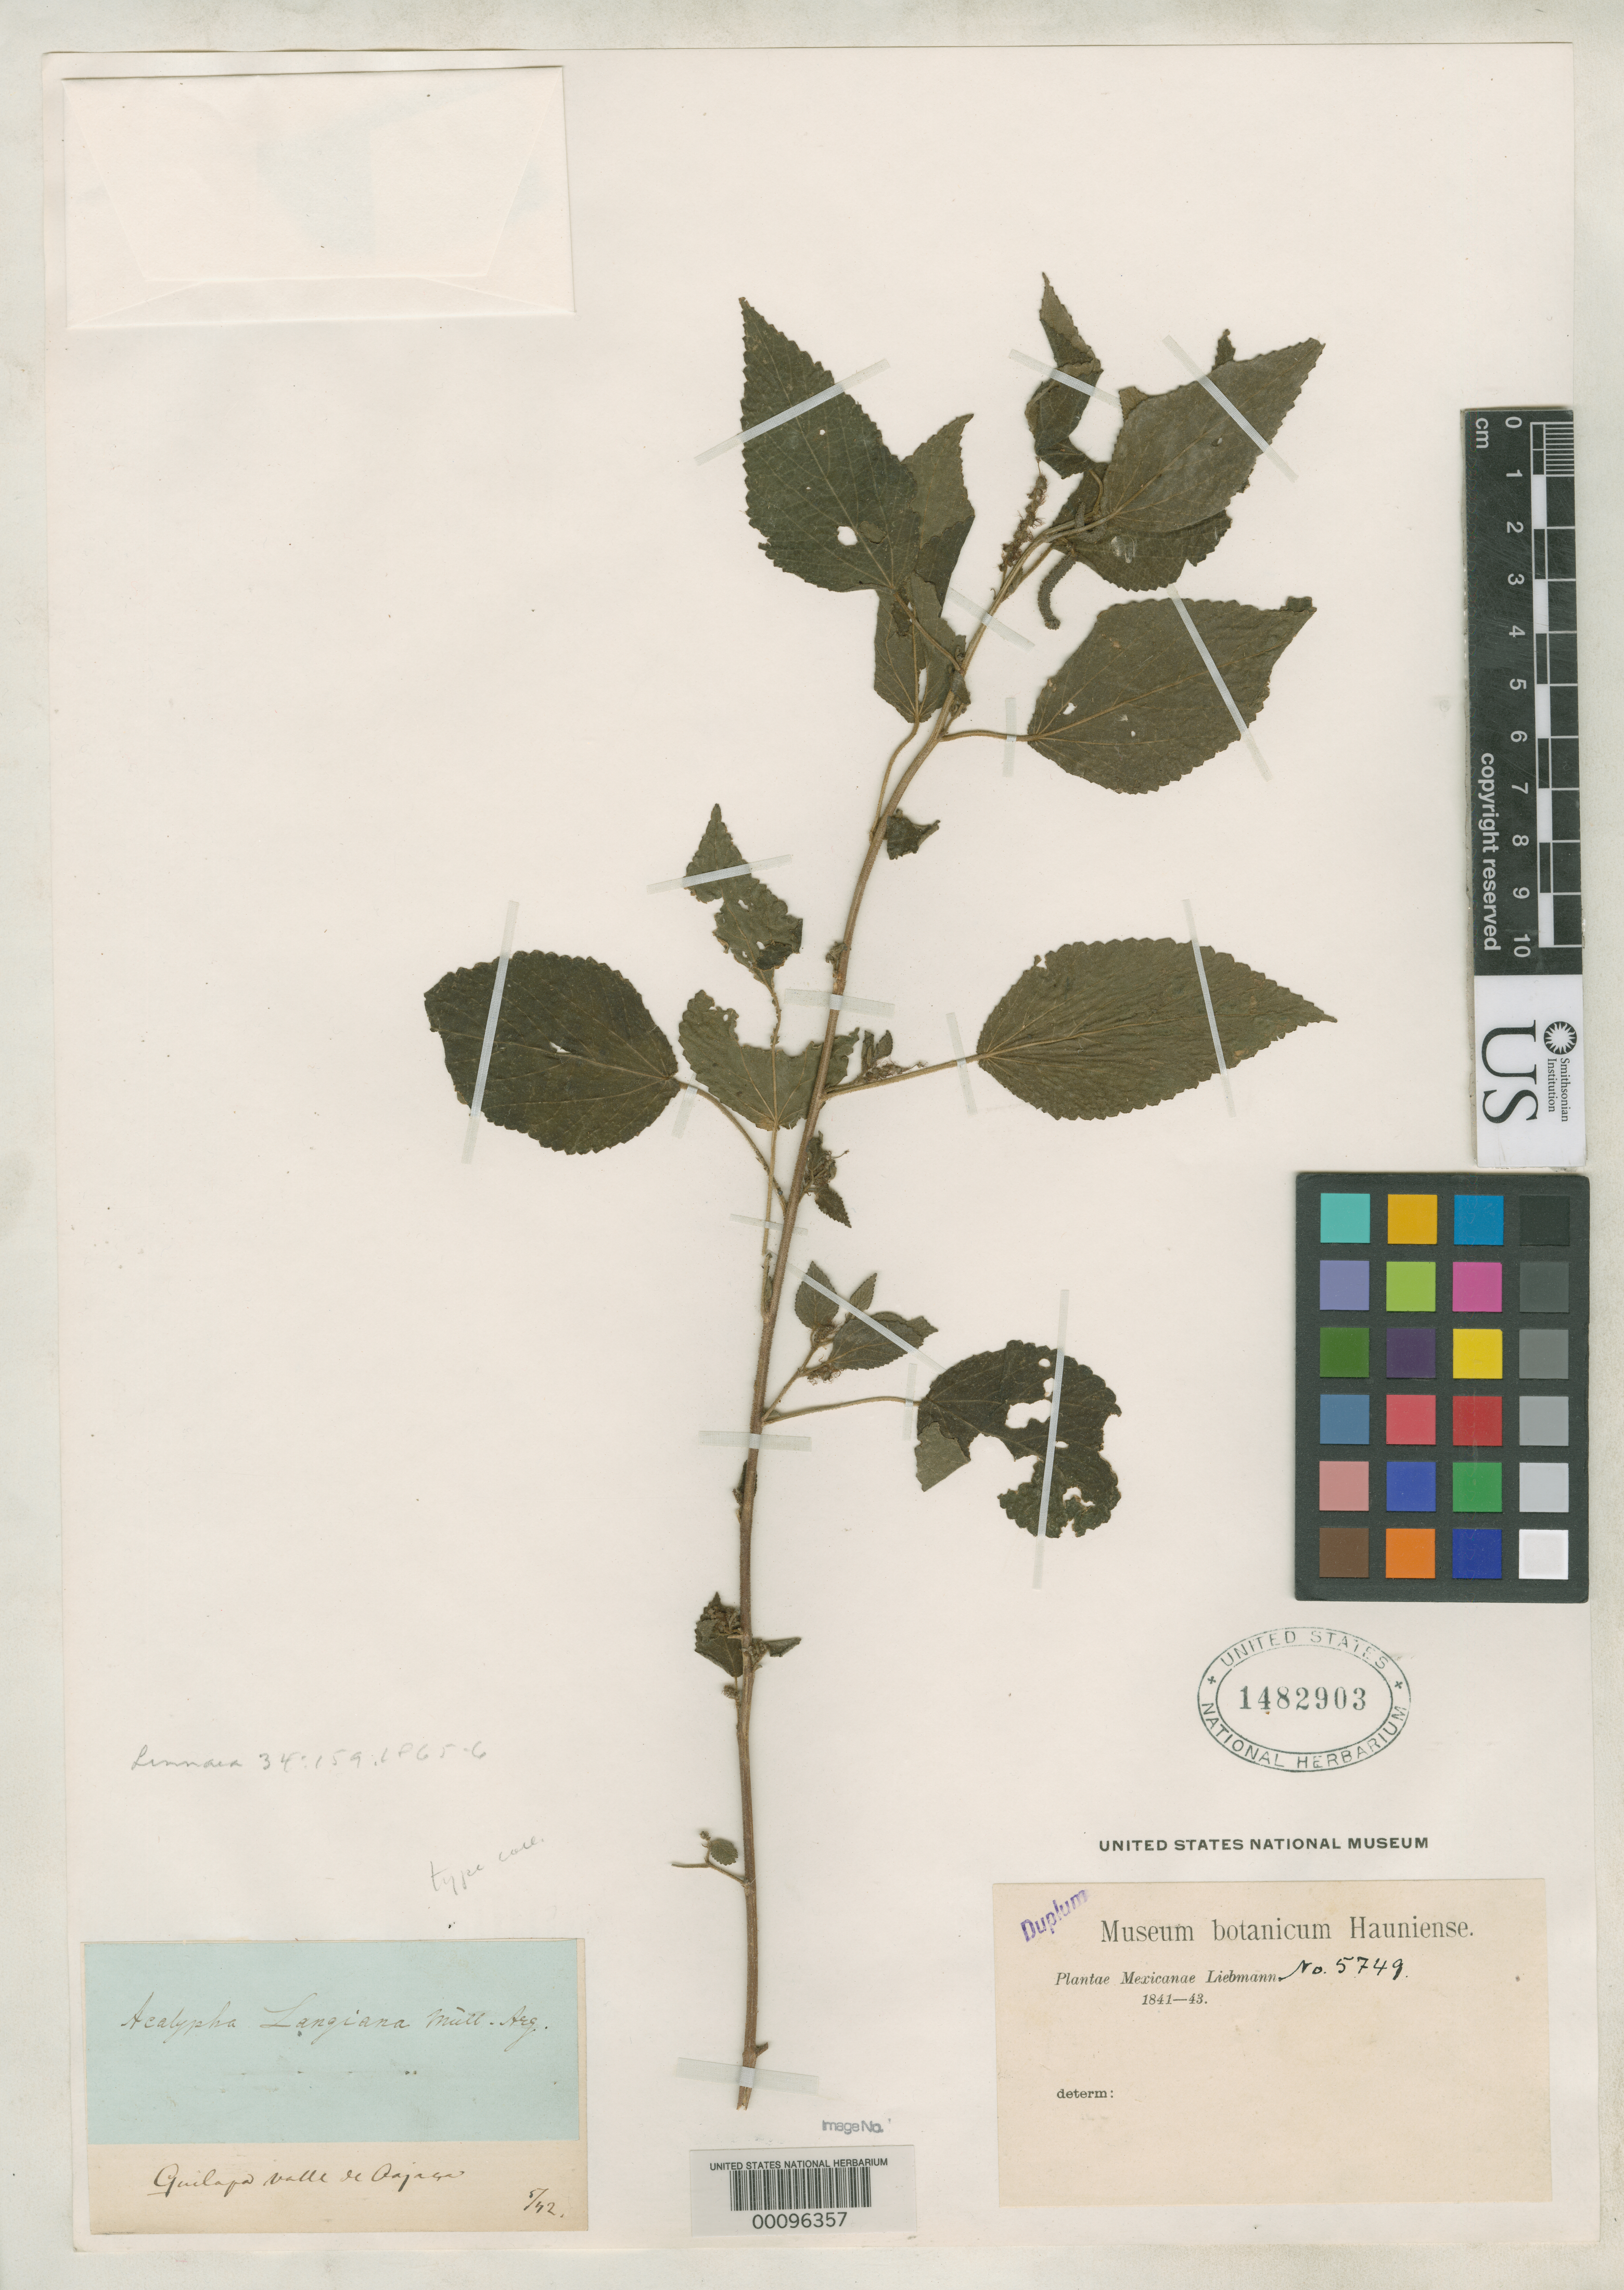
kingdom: Plantae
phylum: Tracheophyta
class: Magnoliopsida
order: Malpighiales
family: Euphorbiaceae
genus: Acalypha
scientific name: Acalypha langiana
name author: Müll. Arg.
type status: Type Collection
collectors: F. M. Liebmann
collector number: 5749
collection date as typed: May 1842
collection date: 1842-05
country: Mexico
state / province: Oaxaca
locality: Quilapa Valle de Oaxaca.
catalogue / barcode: US 1482903